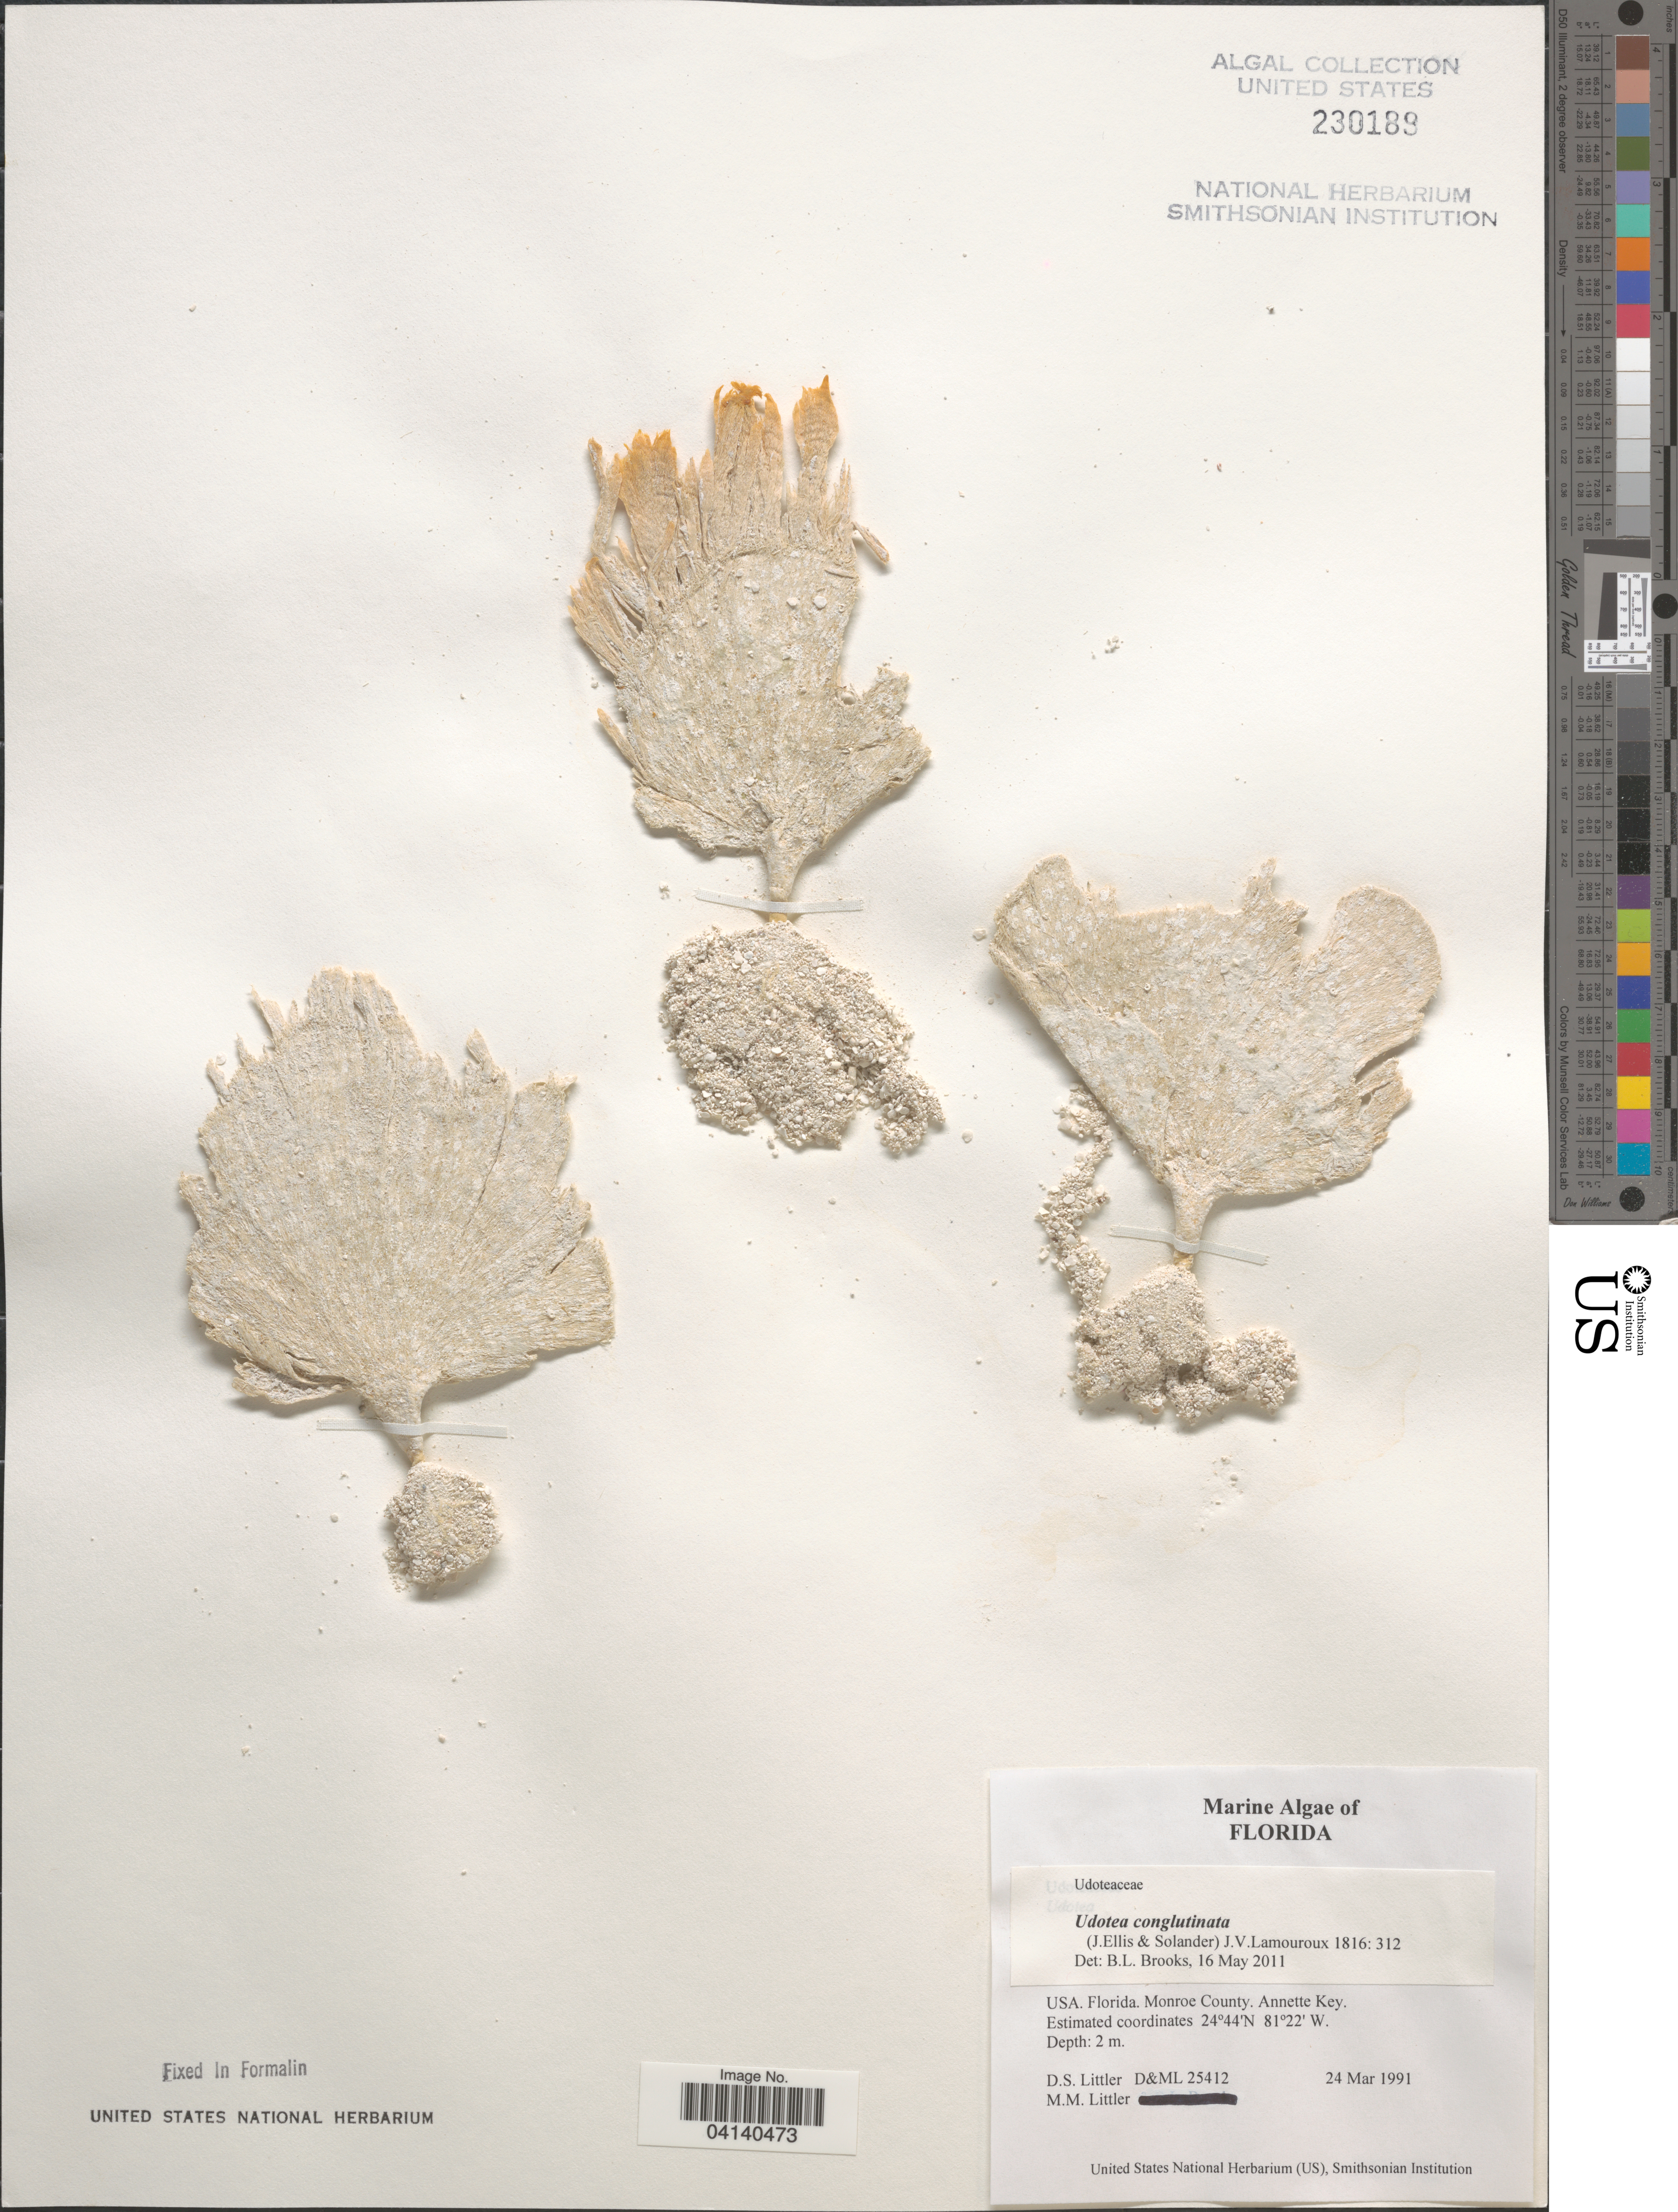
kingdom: Plantae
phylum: Chlorophyta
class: Ulvophyceae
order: Bryopsidales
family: Udoteaceae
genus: Udotea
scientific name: Udotea conglutinata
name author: (Ellis & Sol.) J.V.Lamouroux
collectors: D. S. Littler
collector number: D&ML25412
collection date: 1991-03-24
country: United States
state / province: Florida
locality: Monroe County. Annette Key.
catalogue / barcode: US 230189